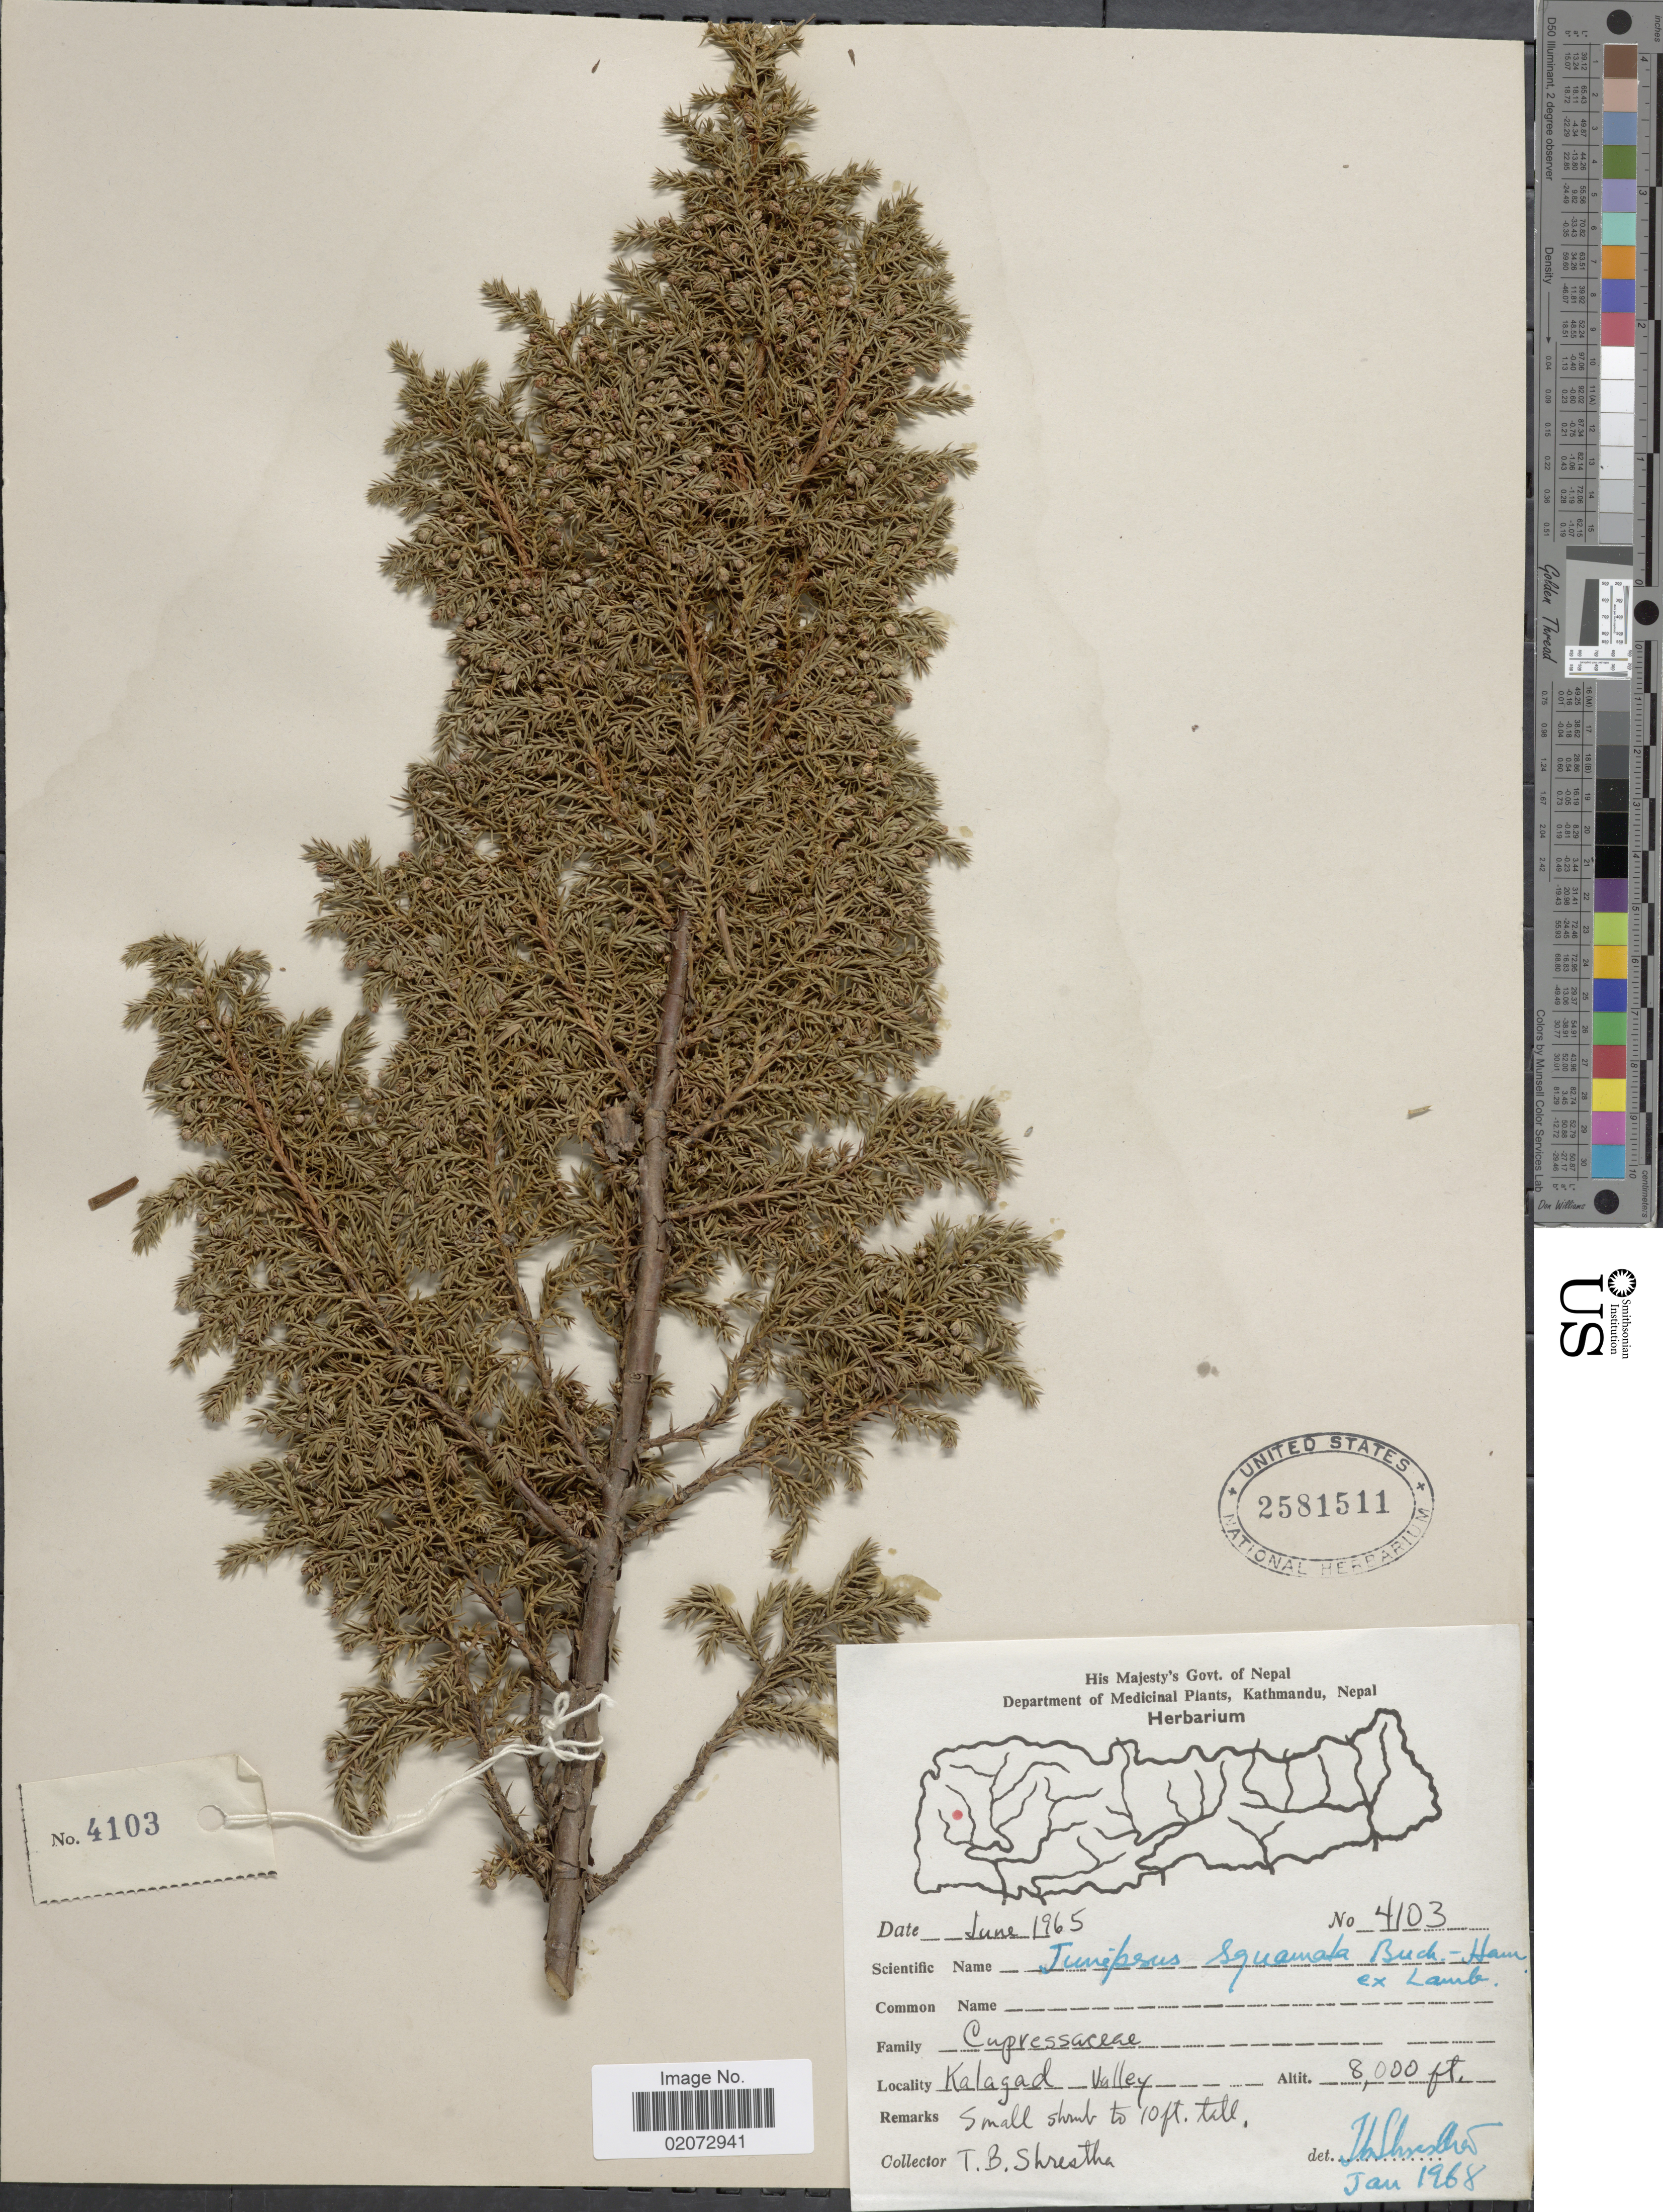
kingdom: Plantae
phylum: Tracheophyta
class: Pinopsida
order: Pinales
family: Cupressaceae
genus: Juniperus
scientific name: Juniperus squamata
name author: Buch.-Ham. ex D. Don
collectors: T. B. Shrestha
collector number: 4103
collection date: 1965-01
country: India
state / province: Uttarakhand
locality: Kalagad Valley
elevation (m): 2438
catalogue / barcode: US 2581511